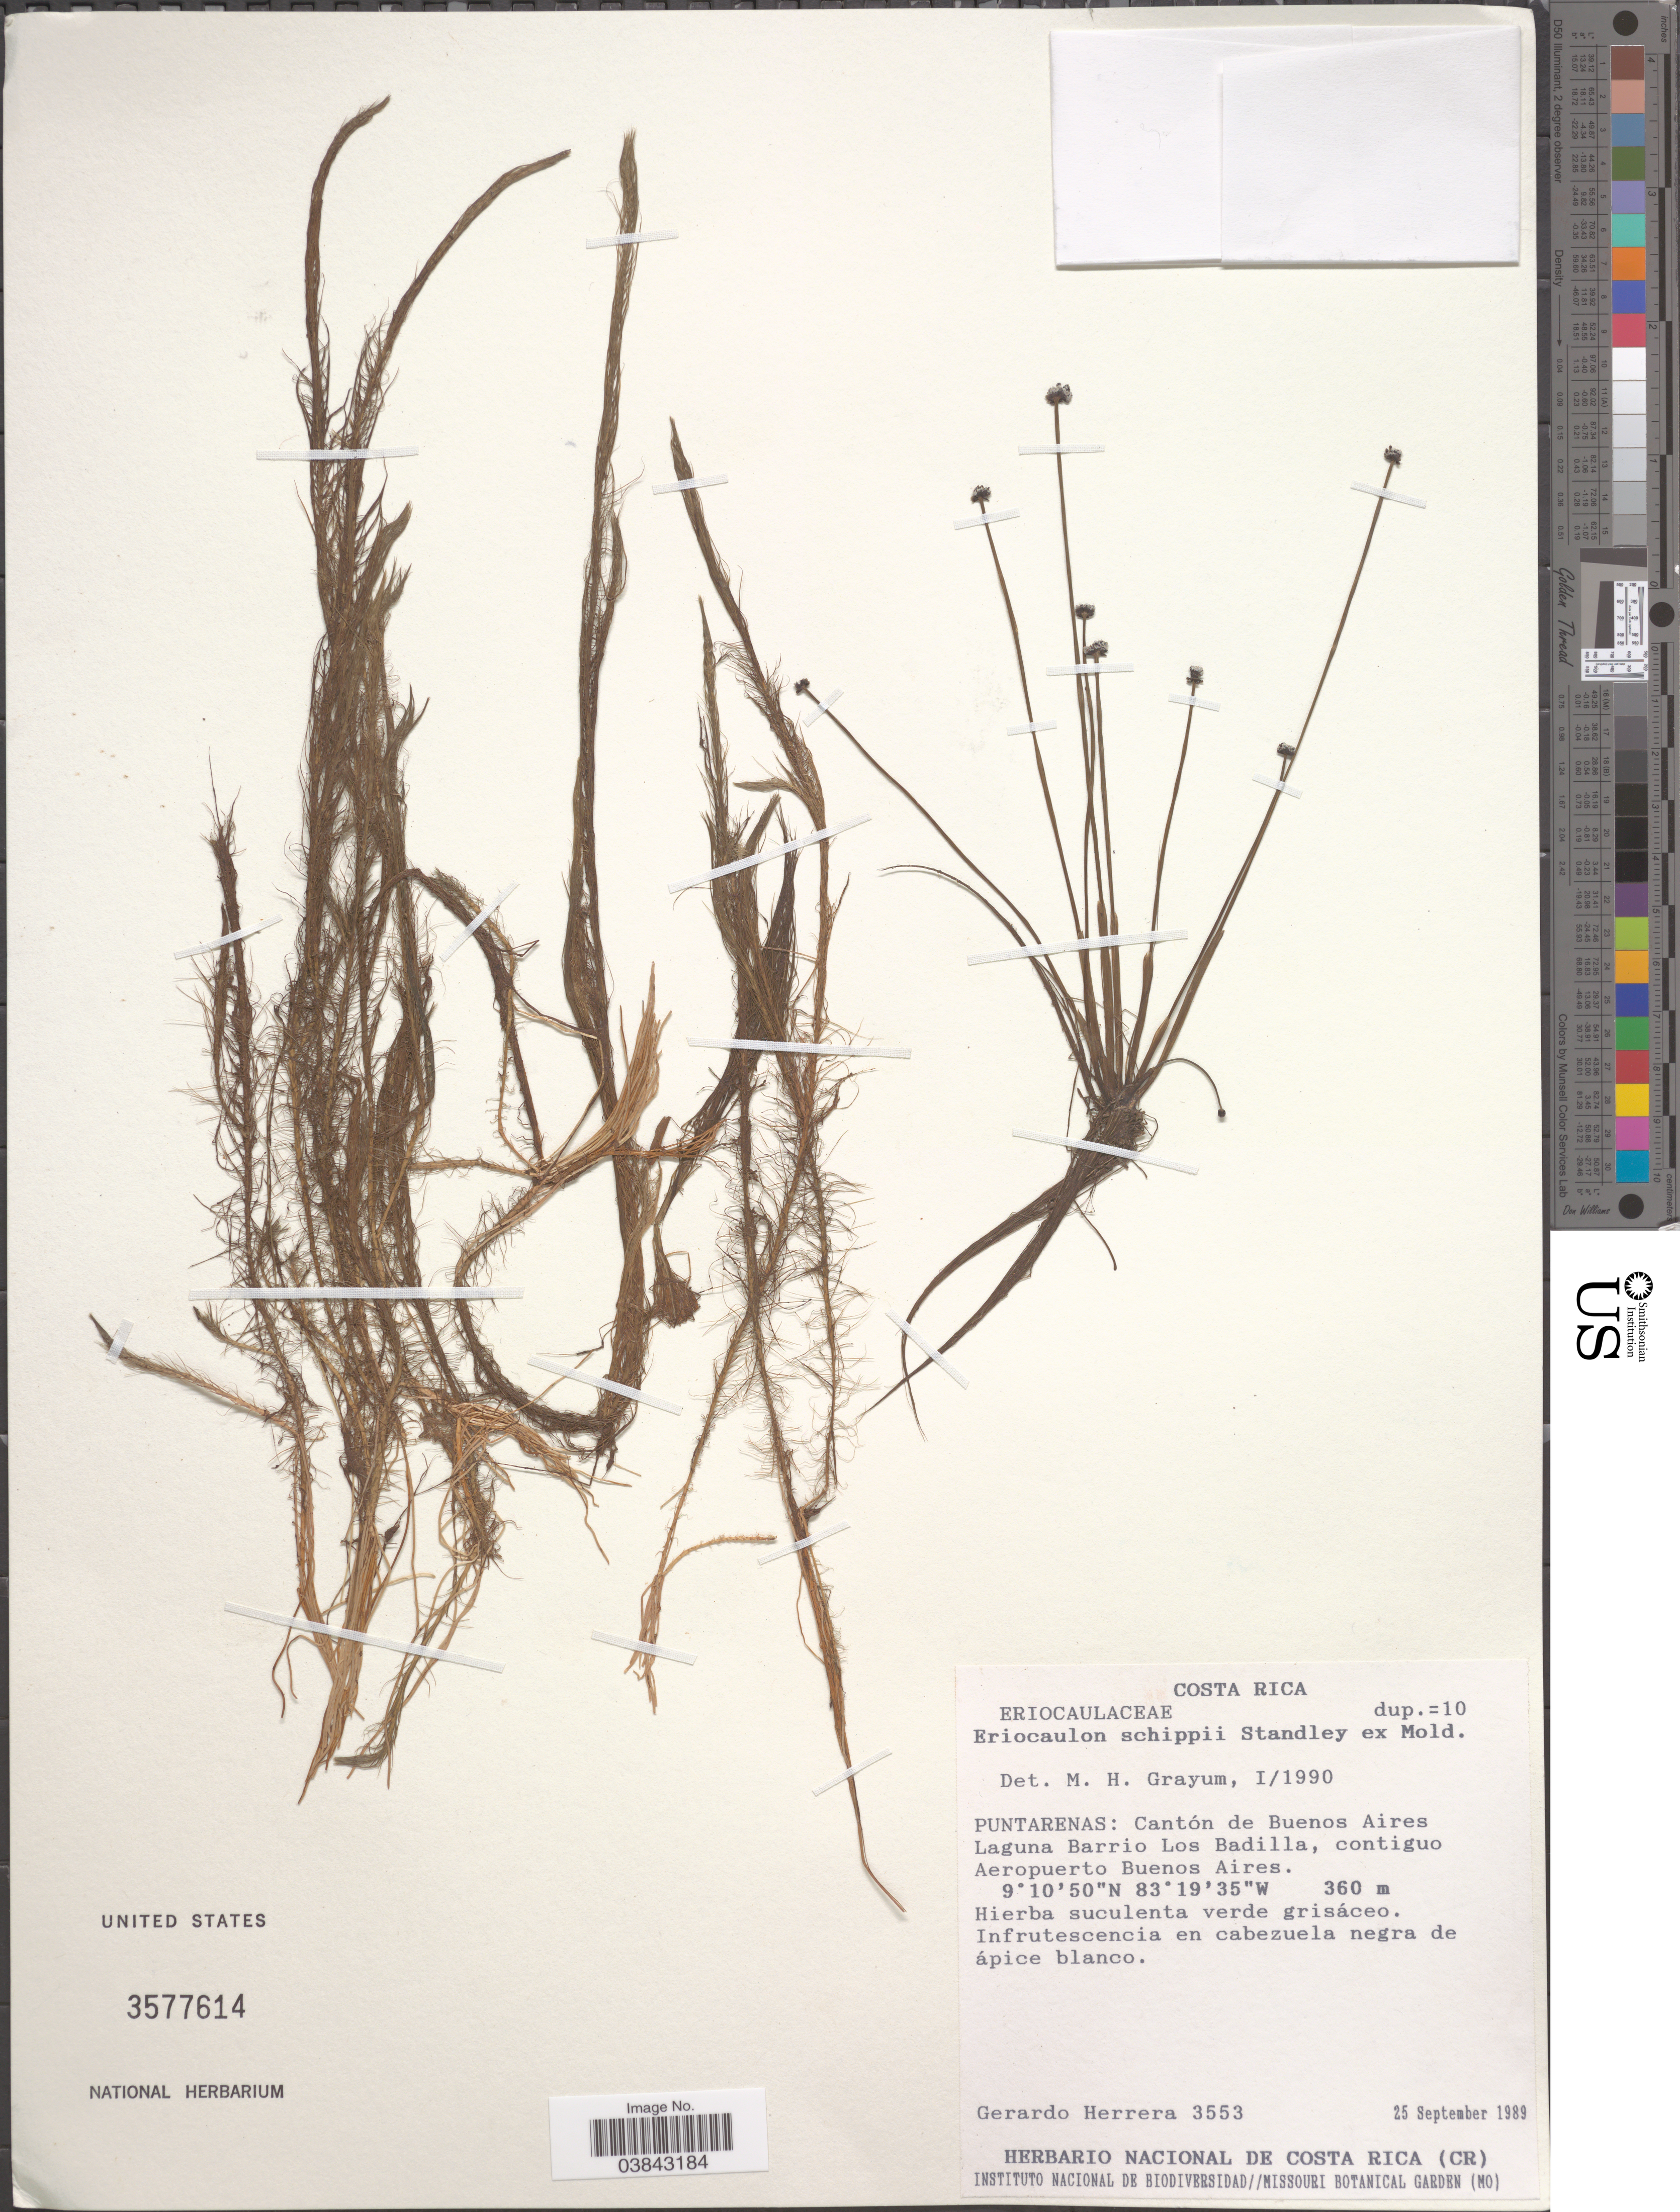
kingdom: Plantae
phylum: Tracheophyta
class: Liliopsida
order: Poales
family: Eriocaulaceae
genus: Eriocaulon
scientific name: Eriocaulon melanocephalum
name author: Kunth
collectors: G. Herrera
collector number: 3553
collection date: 1989-09-25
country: Costa Rica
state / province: Puntarenas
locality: Cantón de Buenos Aires Laguna Barrio Los Badilla, contiguo Aeropuerto Buenos Aires.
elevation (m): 360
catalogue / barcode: US 3577614